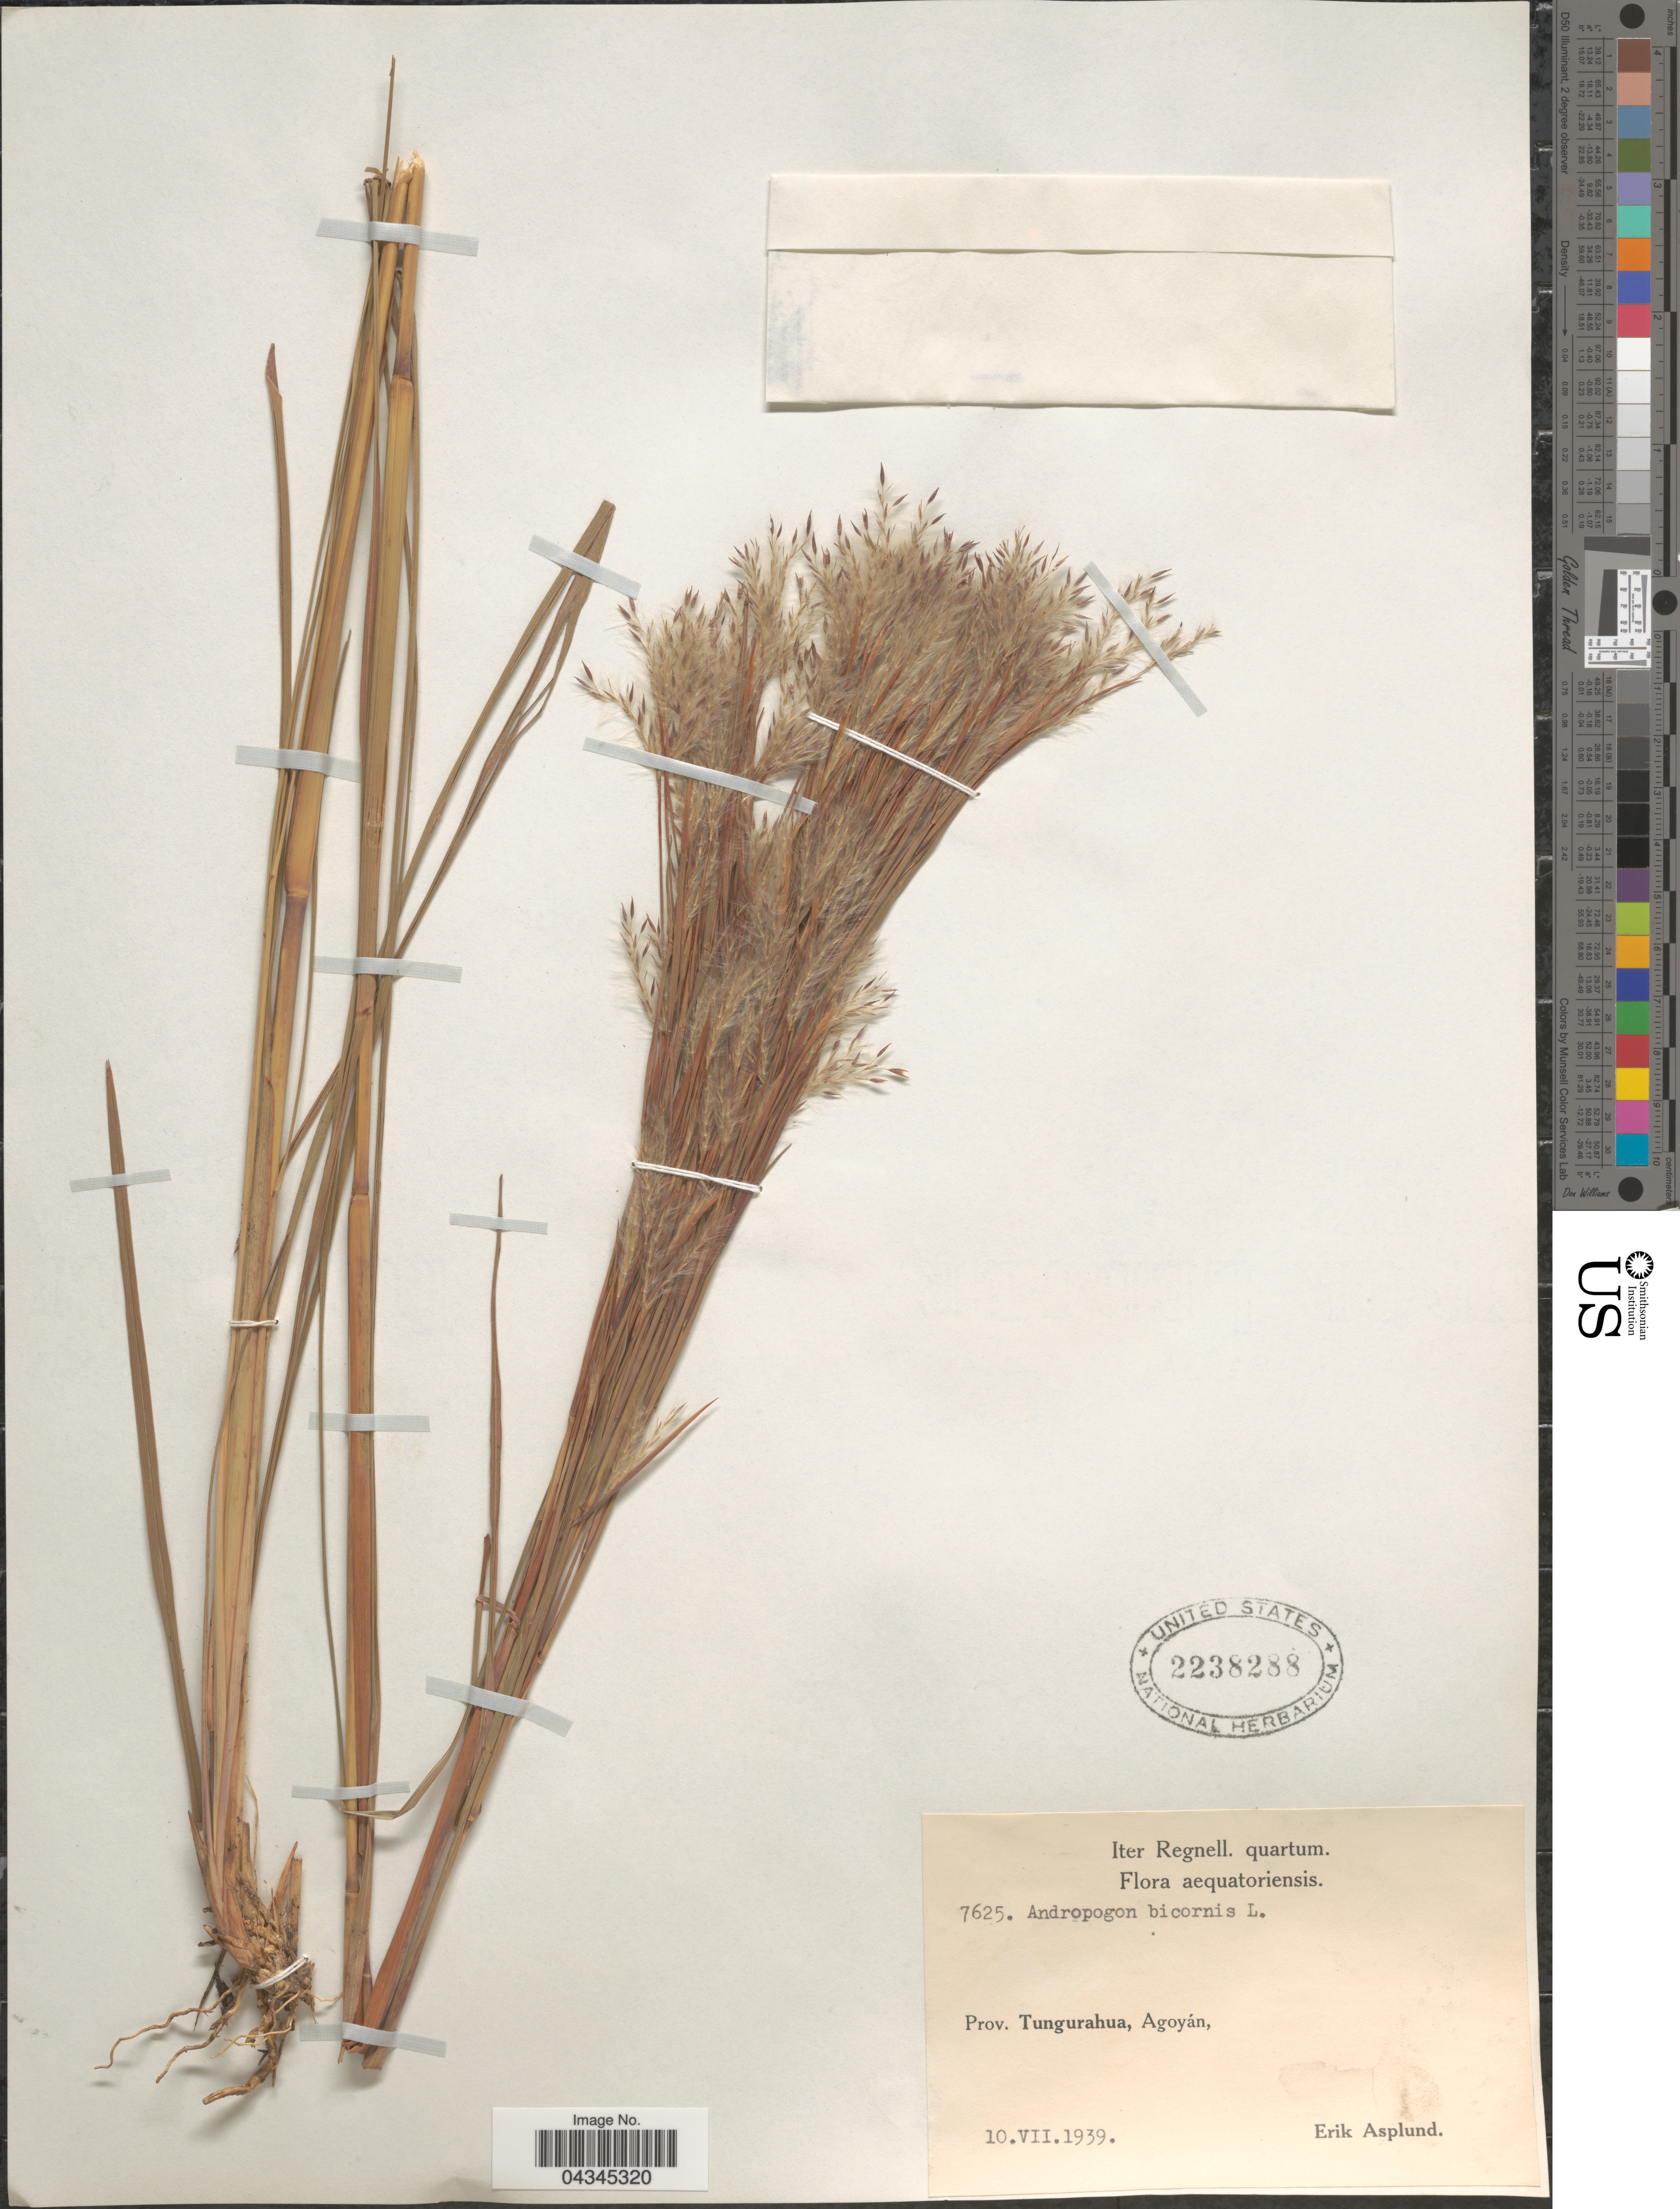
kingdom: Plantae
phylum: Tracheophyta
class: Liliopsida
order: Poales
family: Poaceae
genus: Andropogon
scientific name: Andropogon bicornis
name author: L.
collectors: E. Asplund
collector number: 7625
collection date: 1939-07-10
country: Ecuador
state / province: Tungurahua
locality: Iter Regnell. quartum. Agoyán.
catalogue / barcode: US 2238288